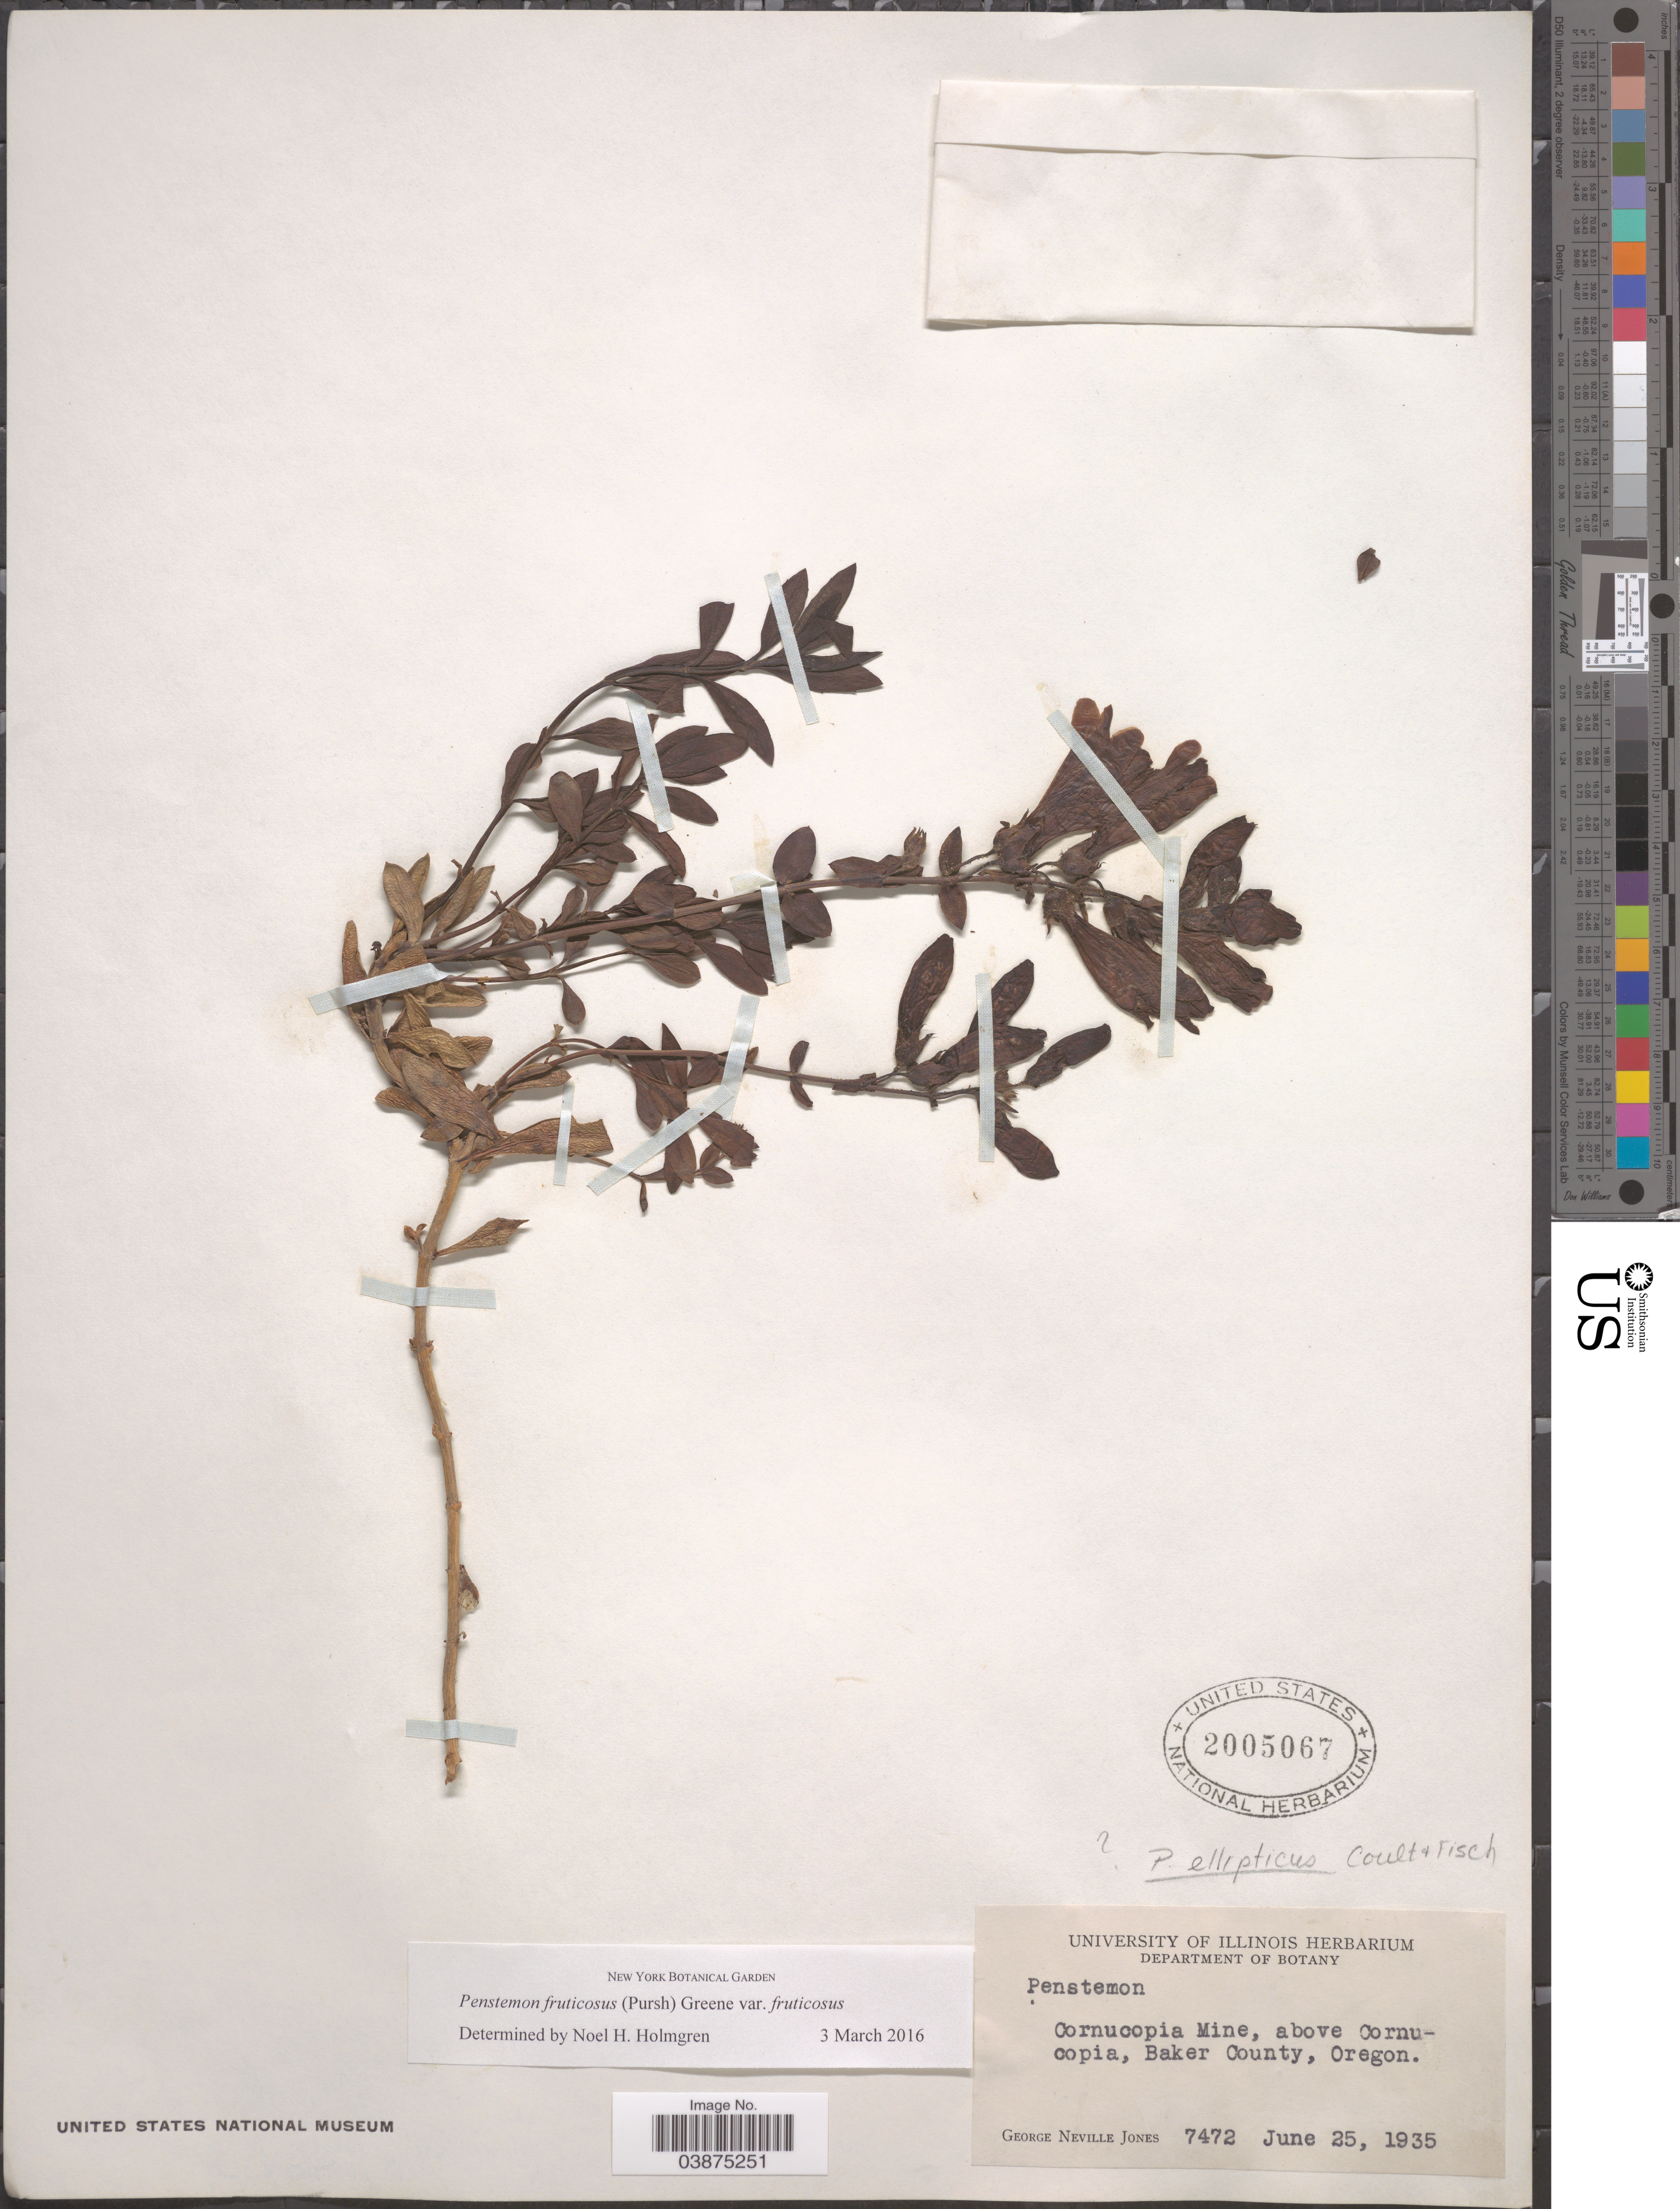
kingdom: Plantae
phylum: Tracheophyta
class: Magnoliopsida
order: Lamiales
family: Plantaginaceae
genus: Penstemon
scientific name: Penstemon fruticosus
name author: (Pursh) Greene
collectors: G. N. Jones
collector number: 7472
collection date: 1935-06-25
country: United States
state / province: Oregon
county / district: Baker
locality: Cornucopia Mine, above Cornucopia, Baker County.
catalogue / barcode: US 2005067